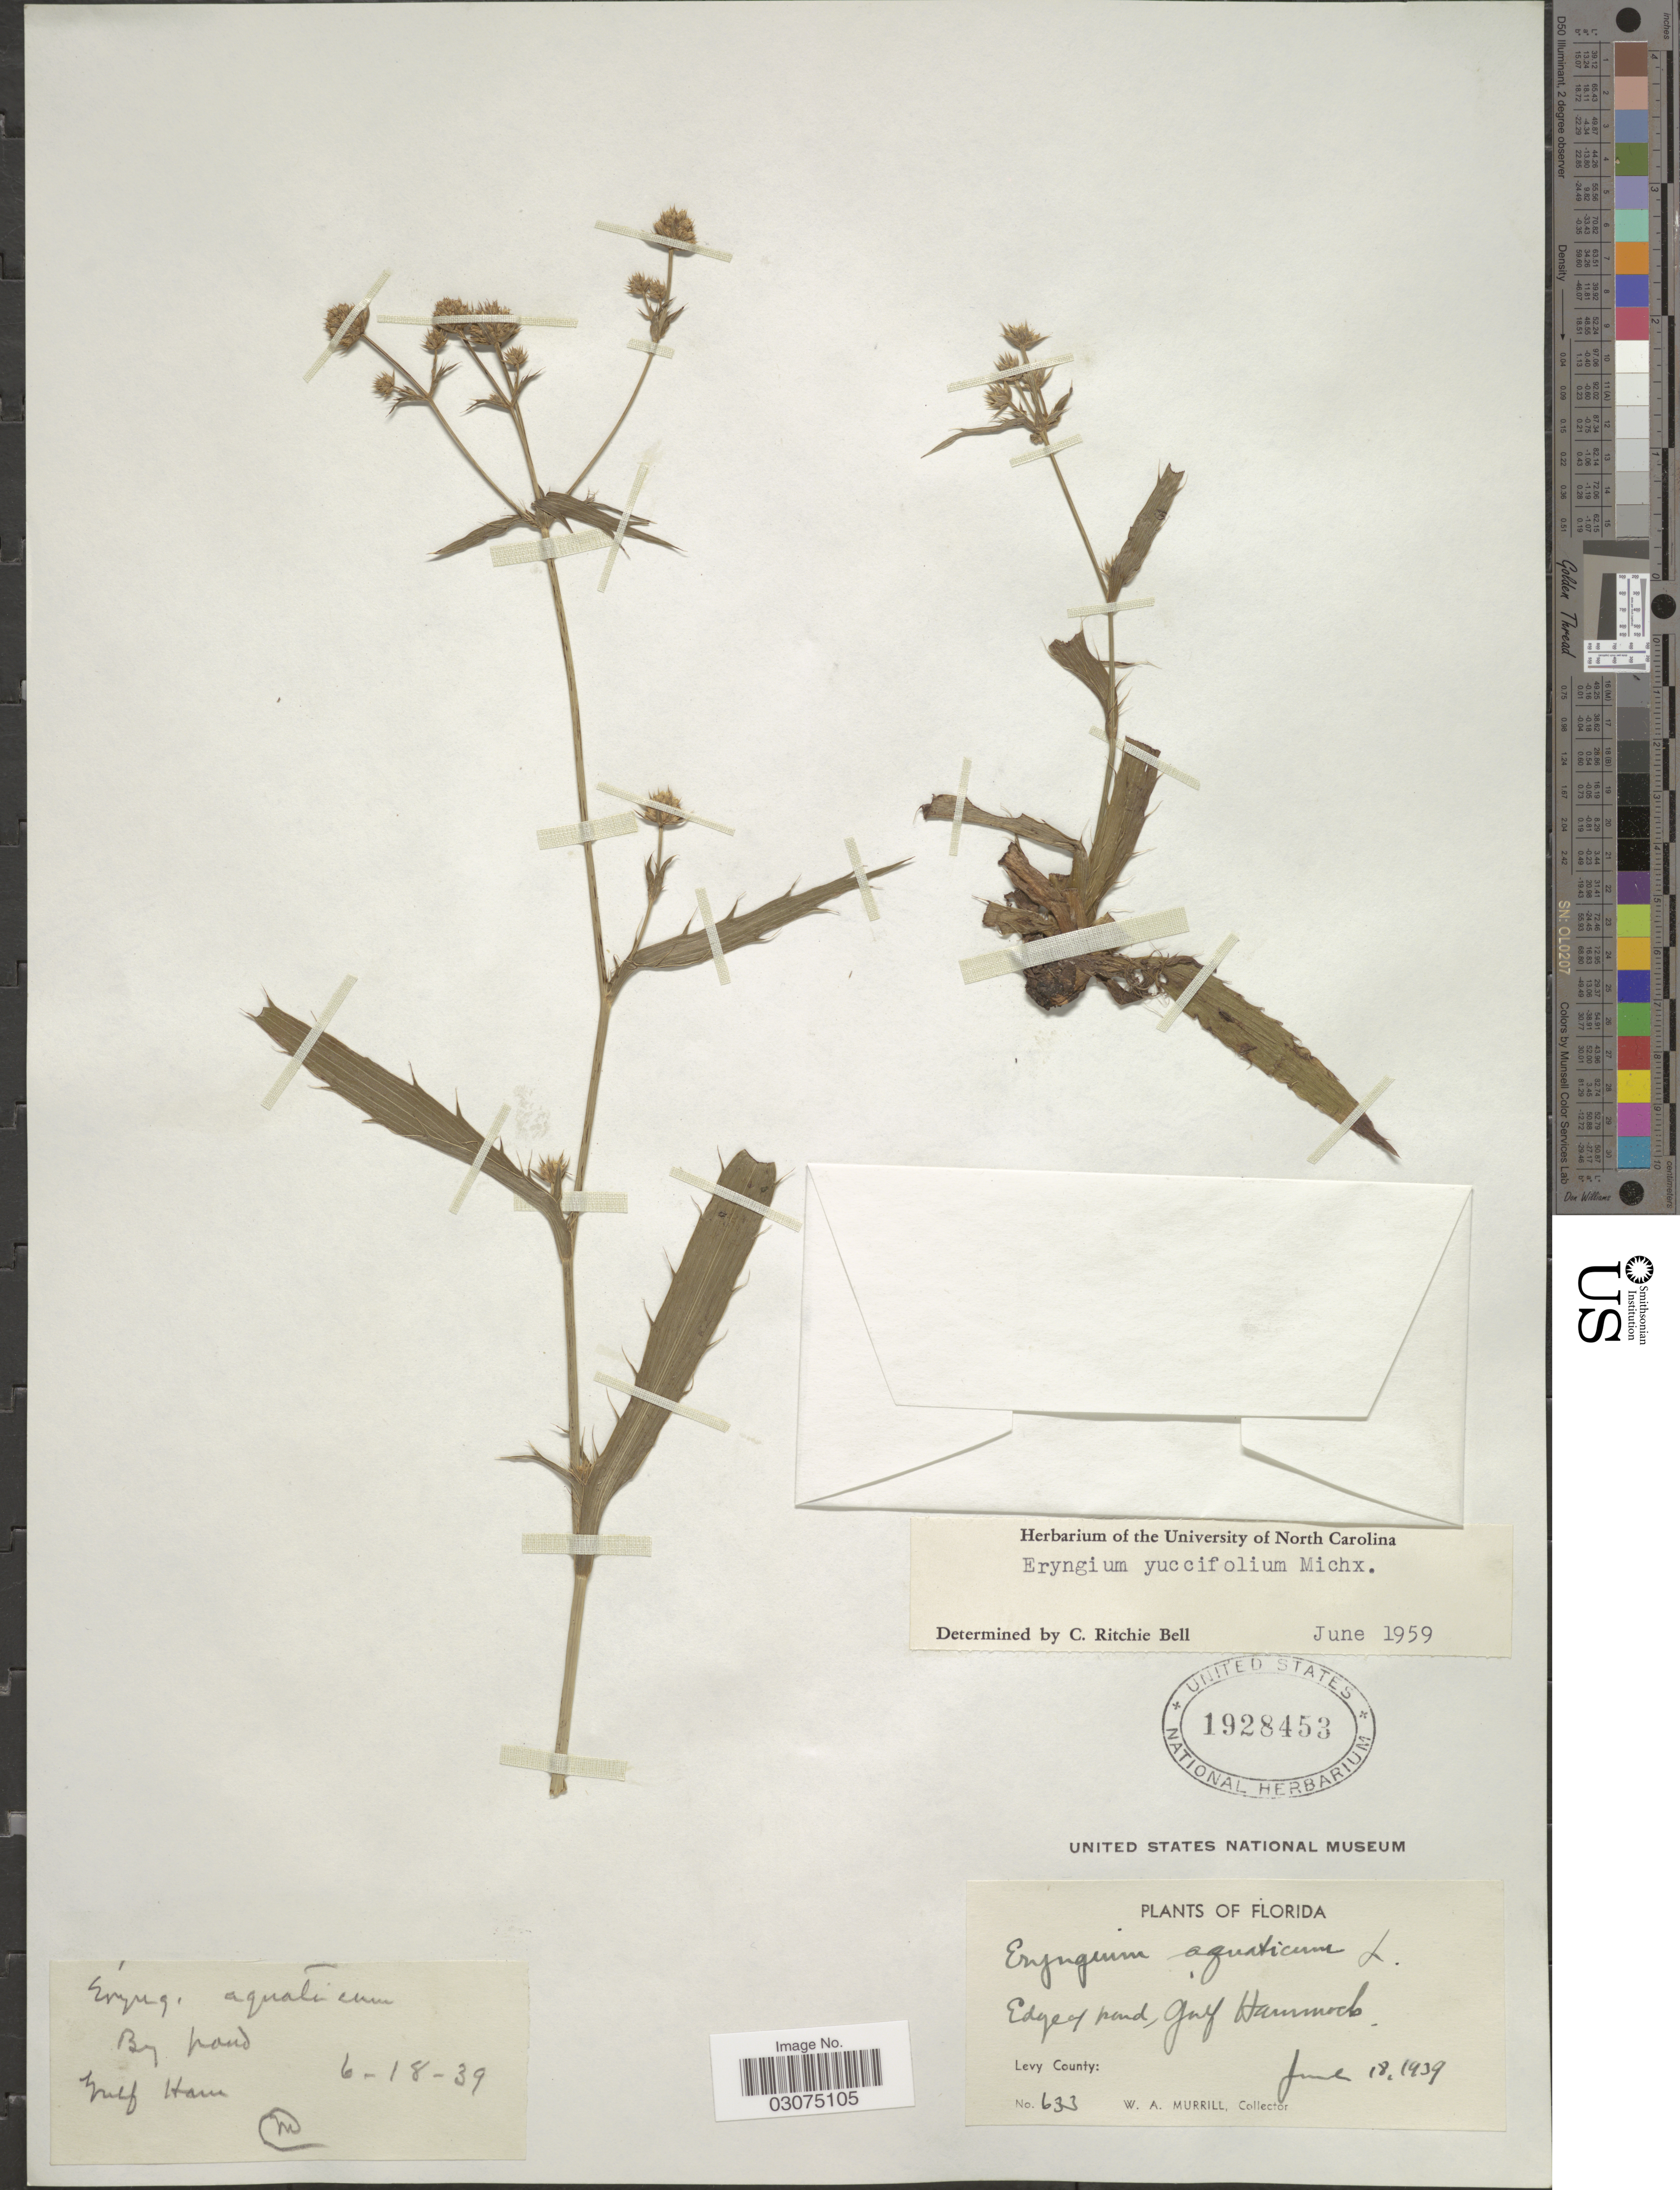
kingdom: Plantae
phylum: Tracheophyta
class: Magnoliopsida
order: Apiales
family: Apiaceae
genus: Eryngium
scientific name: Eryngium yuccifolium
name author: Michx.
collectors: W. A. Murrill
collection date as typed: Transcribed d/m/y: 18/6/39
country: United States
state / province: Florida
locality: Gulf Hammock. Levy County. Big Pond.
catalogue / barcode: US 1928453